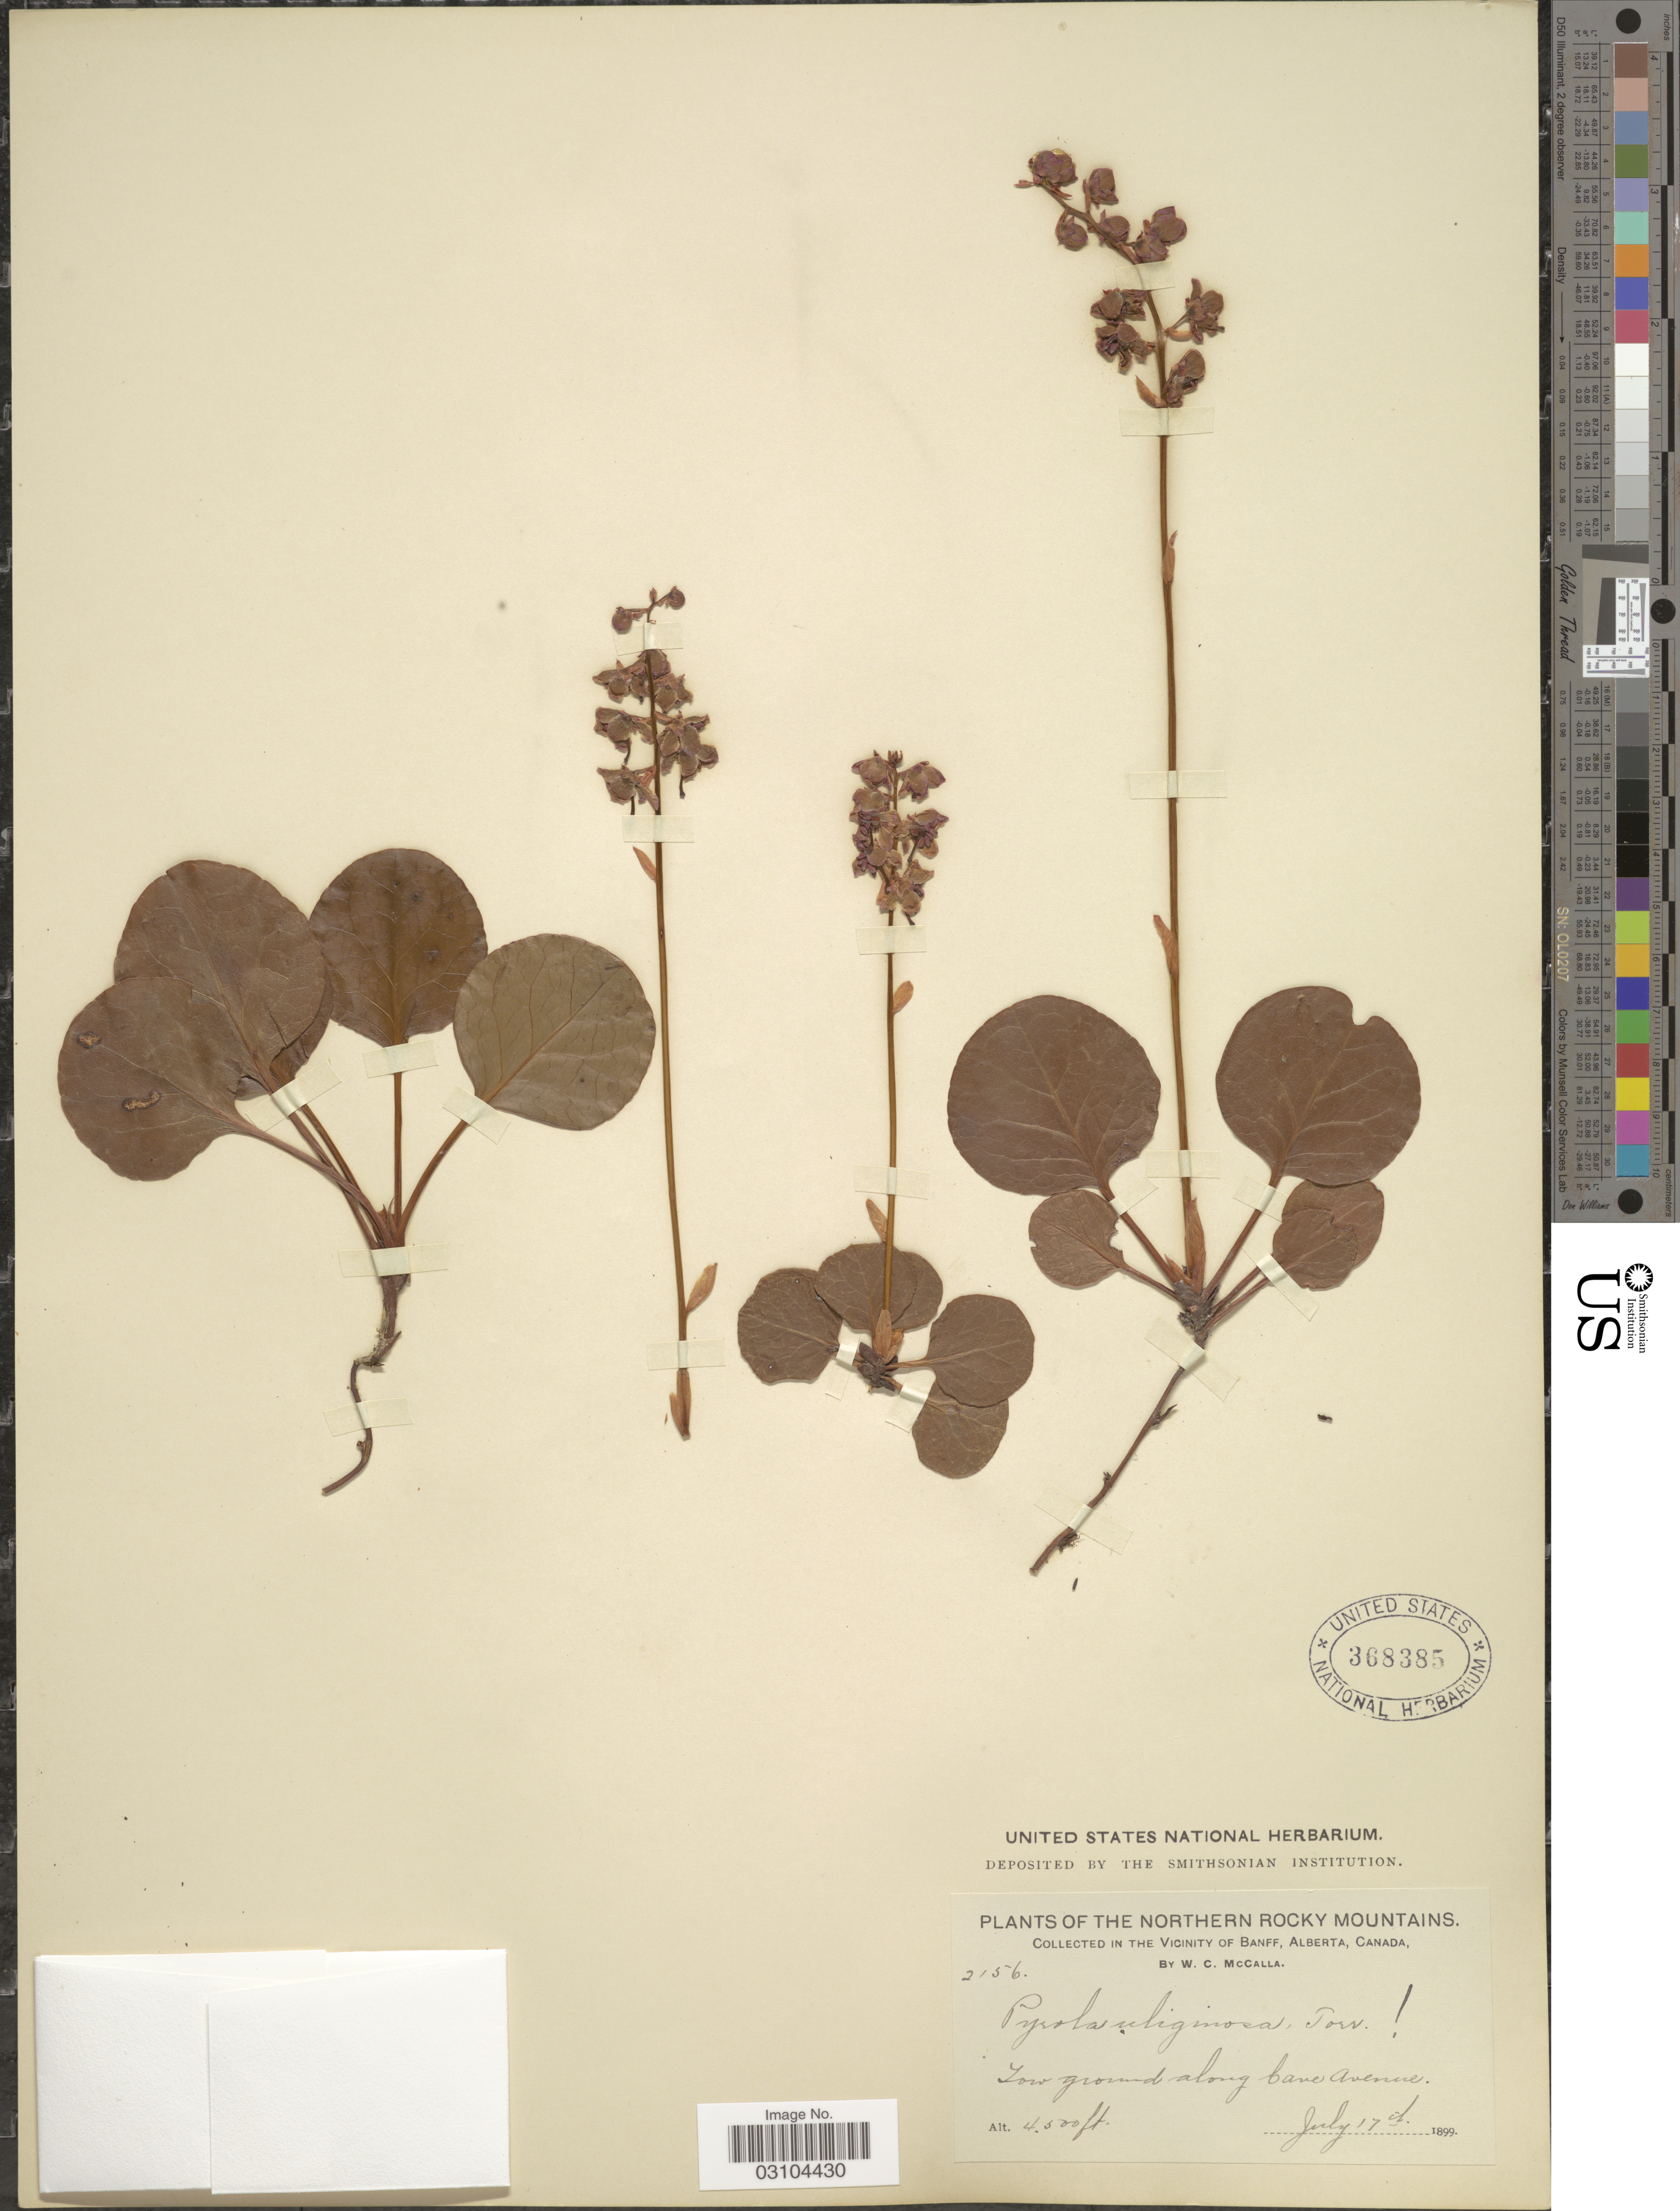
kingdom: Plantae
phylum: Tracheophyta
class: Magnoliopsida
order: Ericales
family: Ericaceae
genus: Pyrola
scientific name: Pyrola uliginosa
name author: Torr. & A. Gray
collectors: W. McCalla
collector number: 2156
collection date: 1899-07-17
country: Canada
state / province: Alberta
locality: The Northern Rocky Mountains. In the vicinity of Banff, Low ground along Cave Avenue.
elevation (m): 1372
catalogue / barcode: US 368385